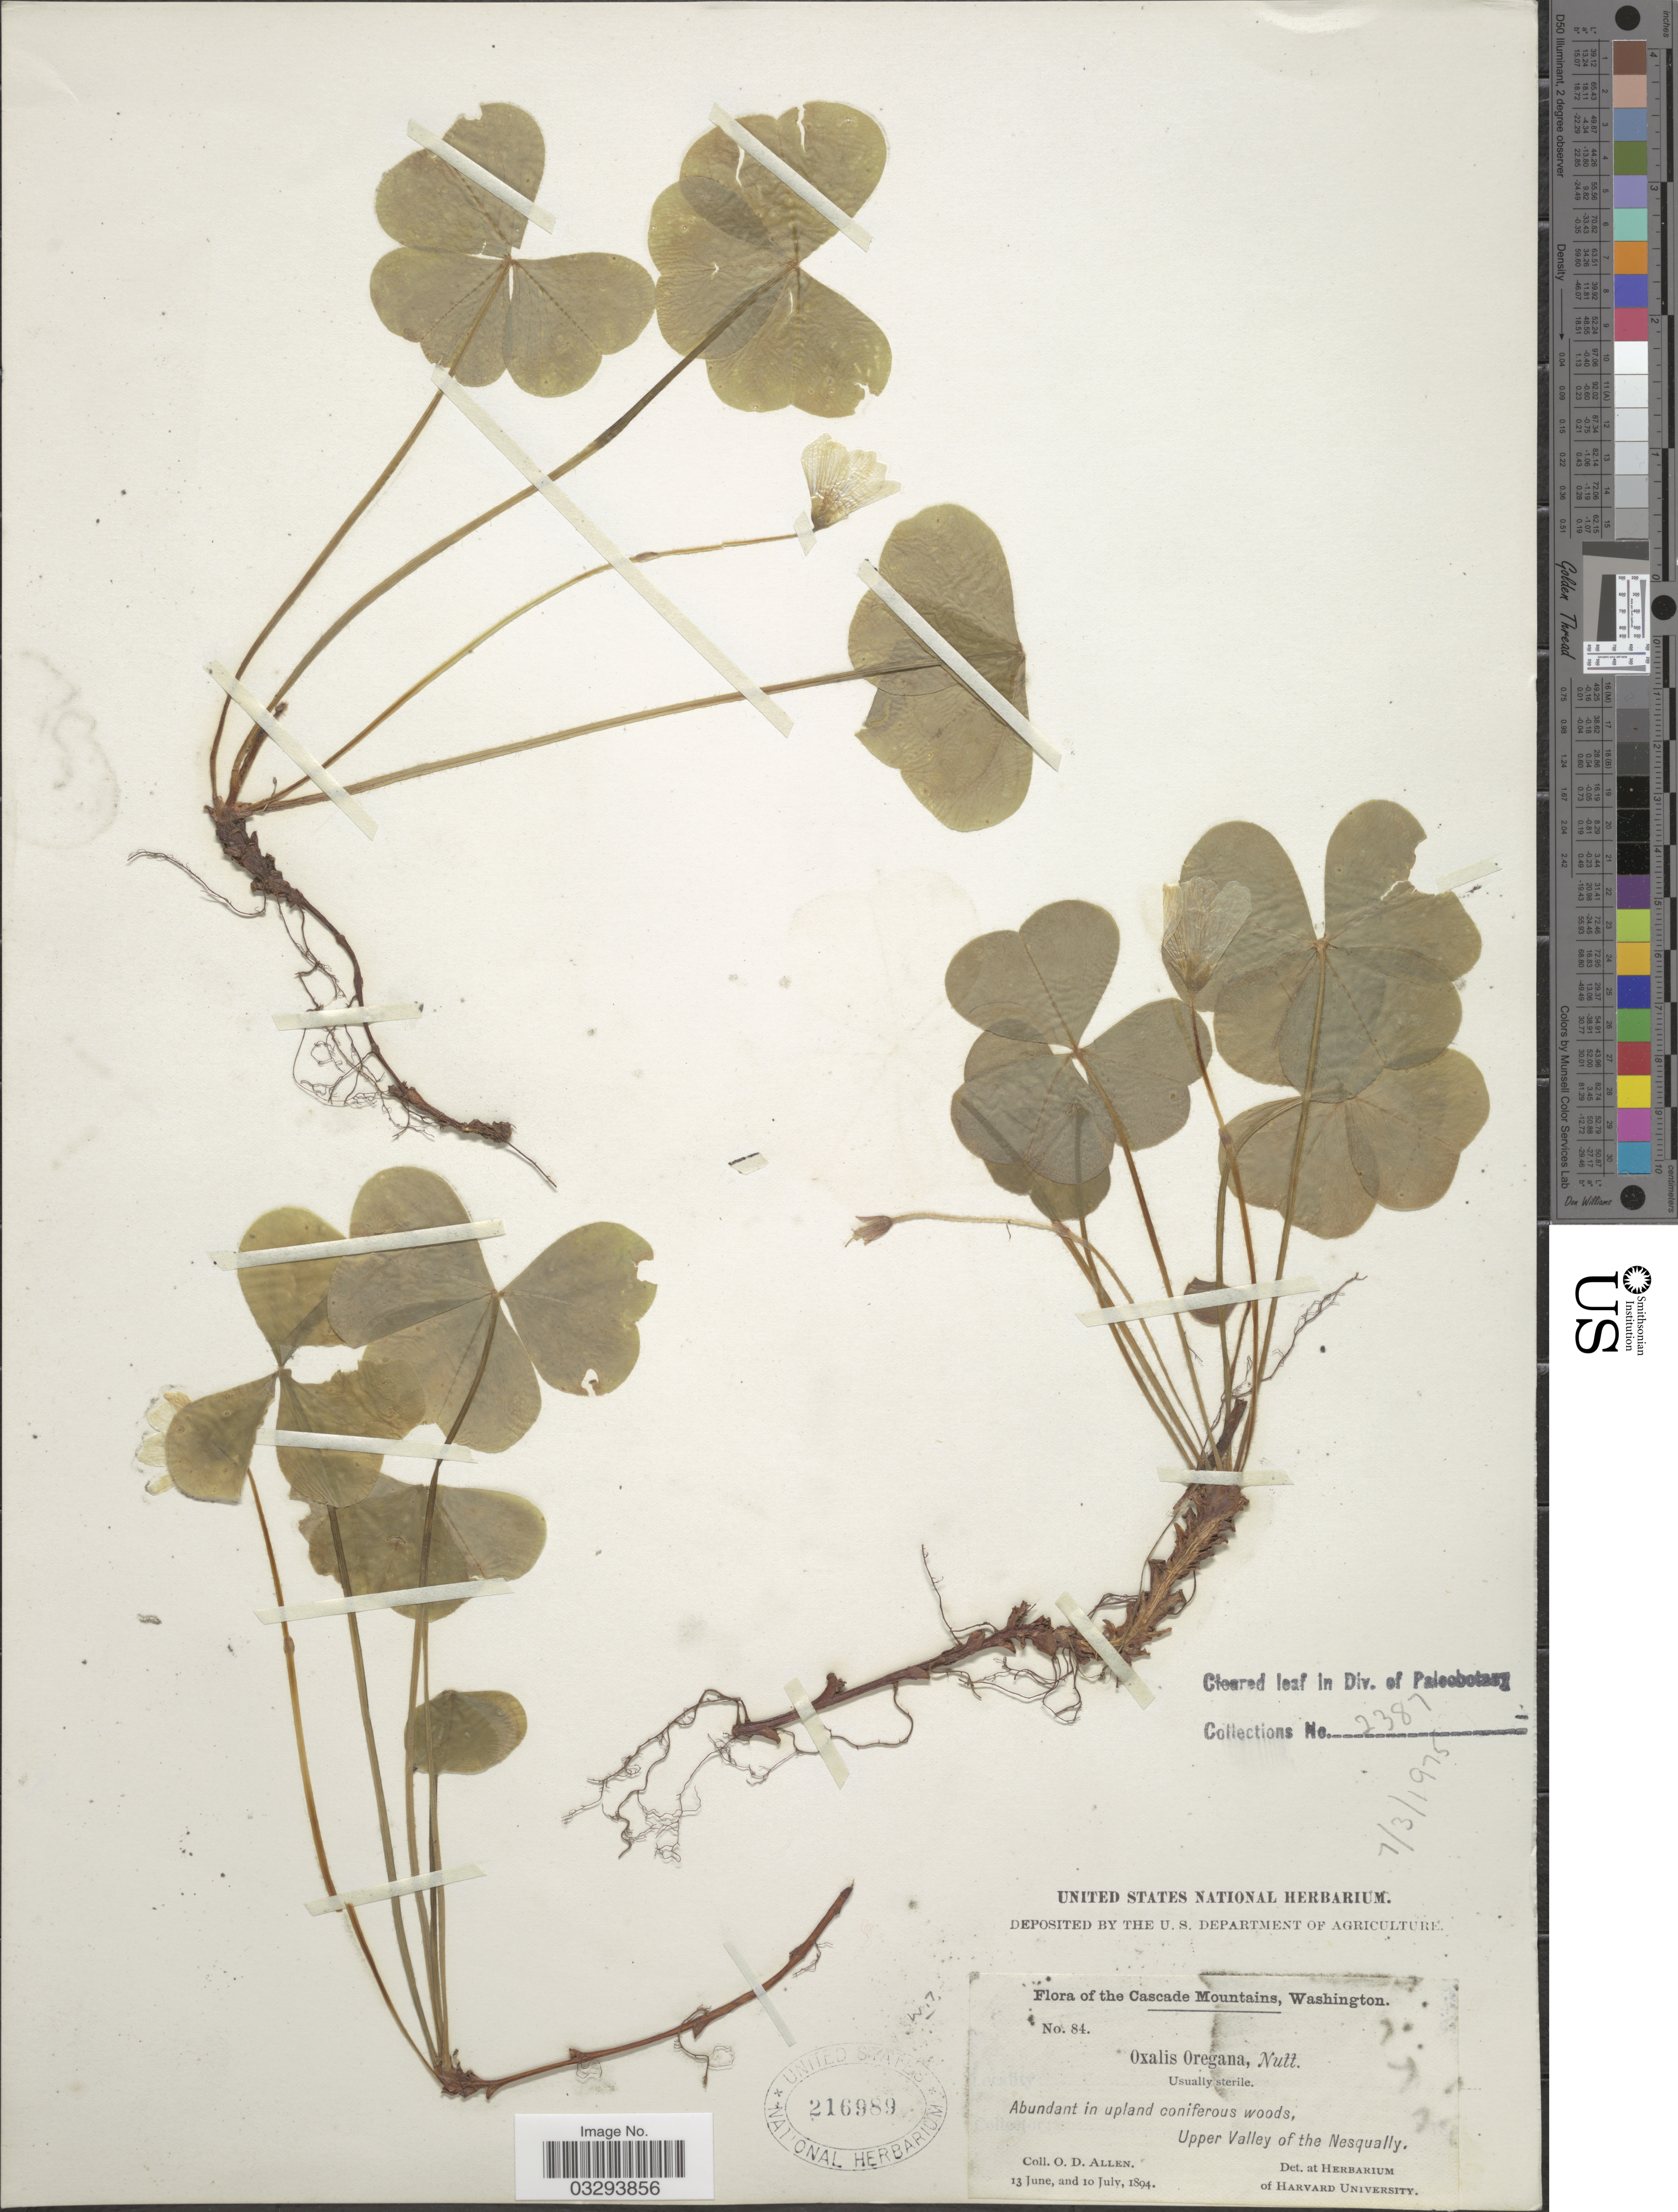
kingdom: Plantae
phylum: Tracheophyta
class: Magnoliopsida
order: Oxalidales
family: Oxalidaceae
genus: Oxalis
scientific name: Oxalis oregana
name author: Nutt.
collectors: O. D. Allen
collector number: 84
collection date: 1894-06-13/1894-07-10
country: United States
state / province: Washington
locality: Cascade Mountains. Upper Valley of the Nesqually.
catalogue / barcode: US 216989